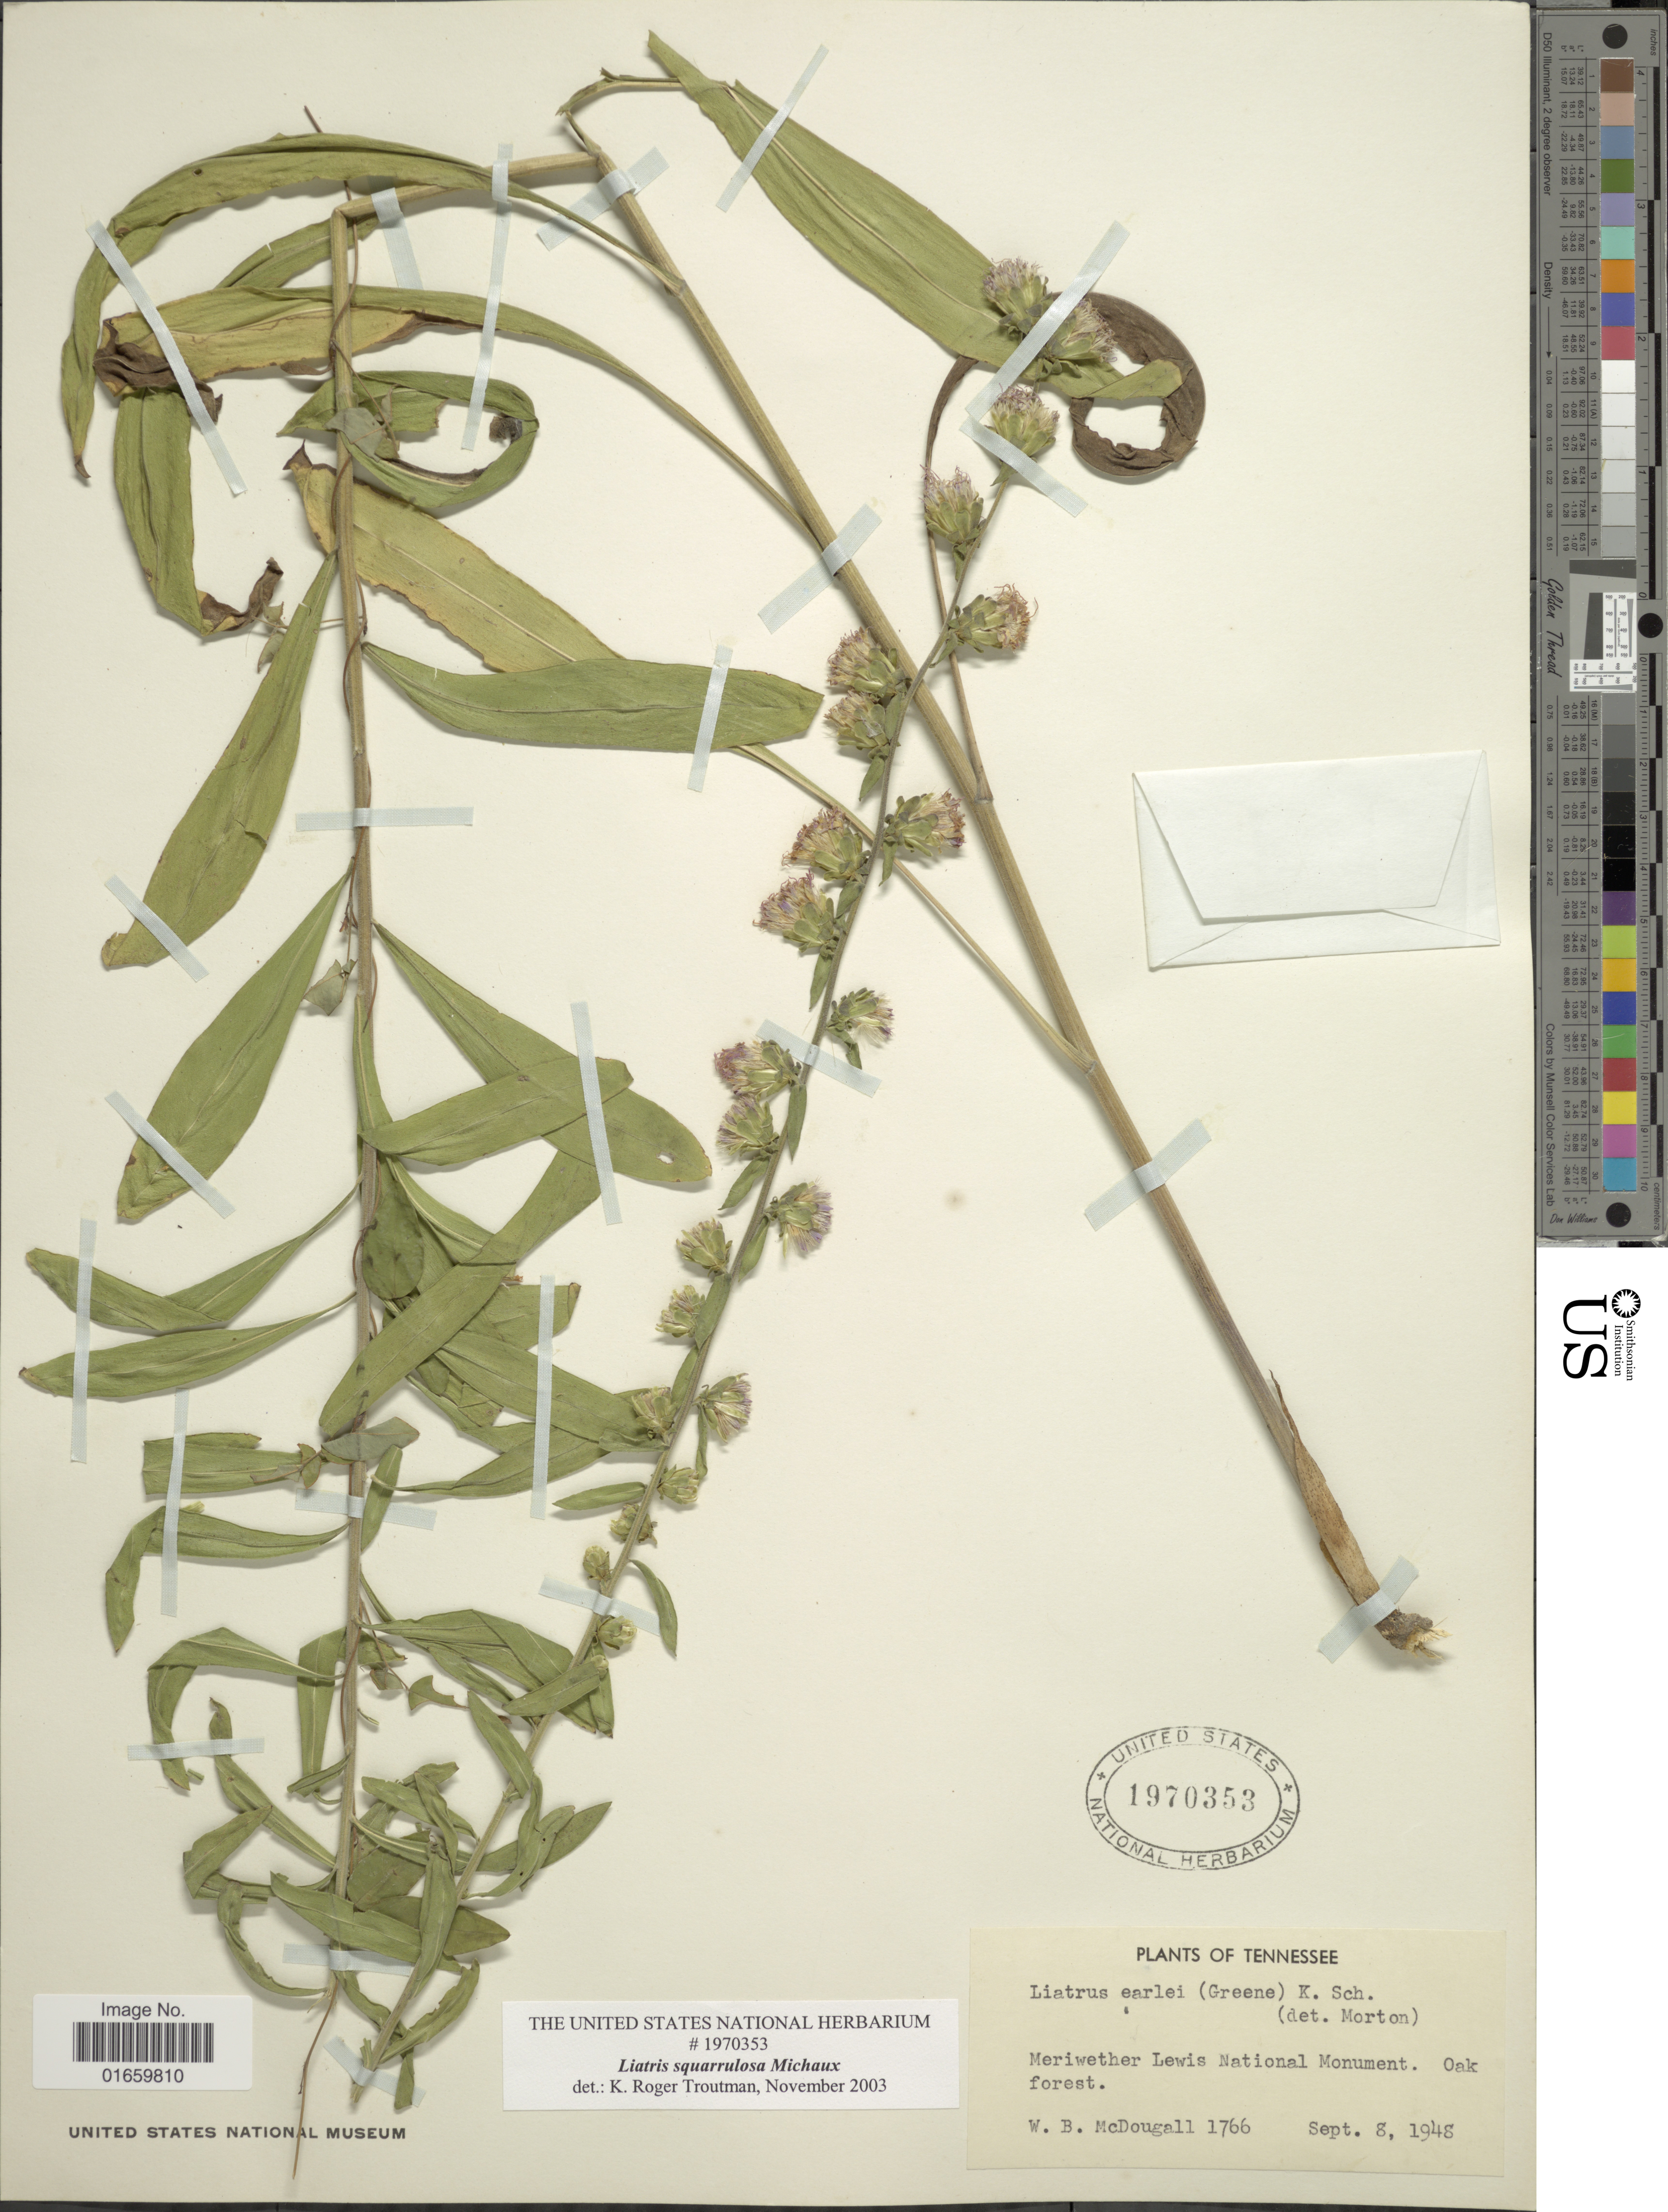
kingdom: Plantae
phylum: Tracheophyta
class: Magnoliopsida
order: Asterales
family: Asteraceae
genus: Liatris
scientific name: Liatris squarrulosa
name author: Michx.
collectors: W. B. McDougall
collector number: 1766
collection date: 1948-09-08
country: United States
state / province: Tennessee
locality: Meriwether Lewis National Monument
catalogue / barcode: US 1970353